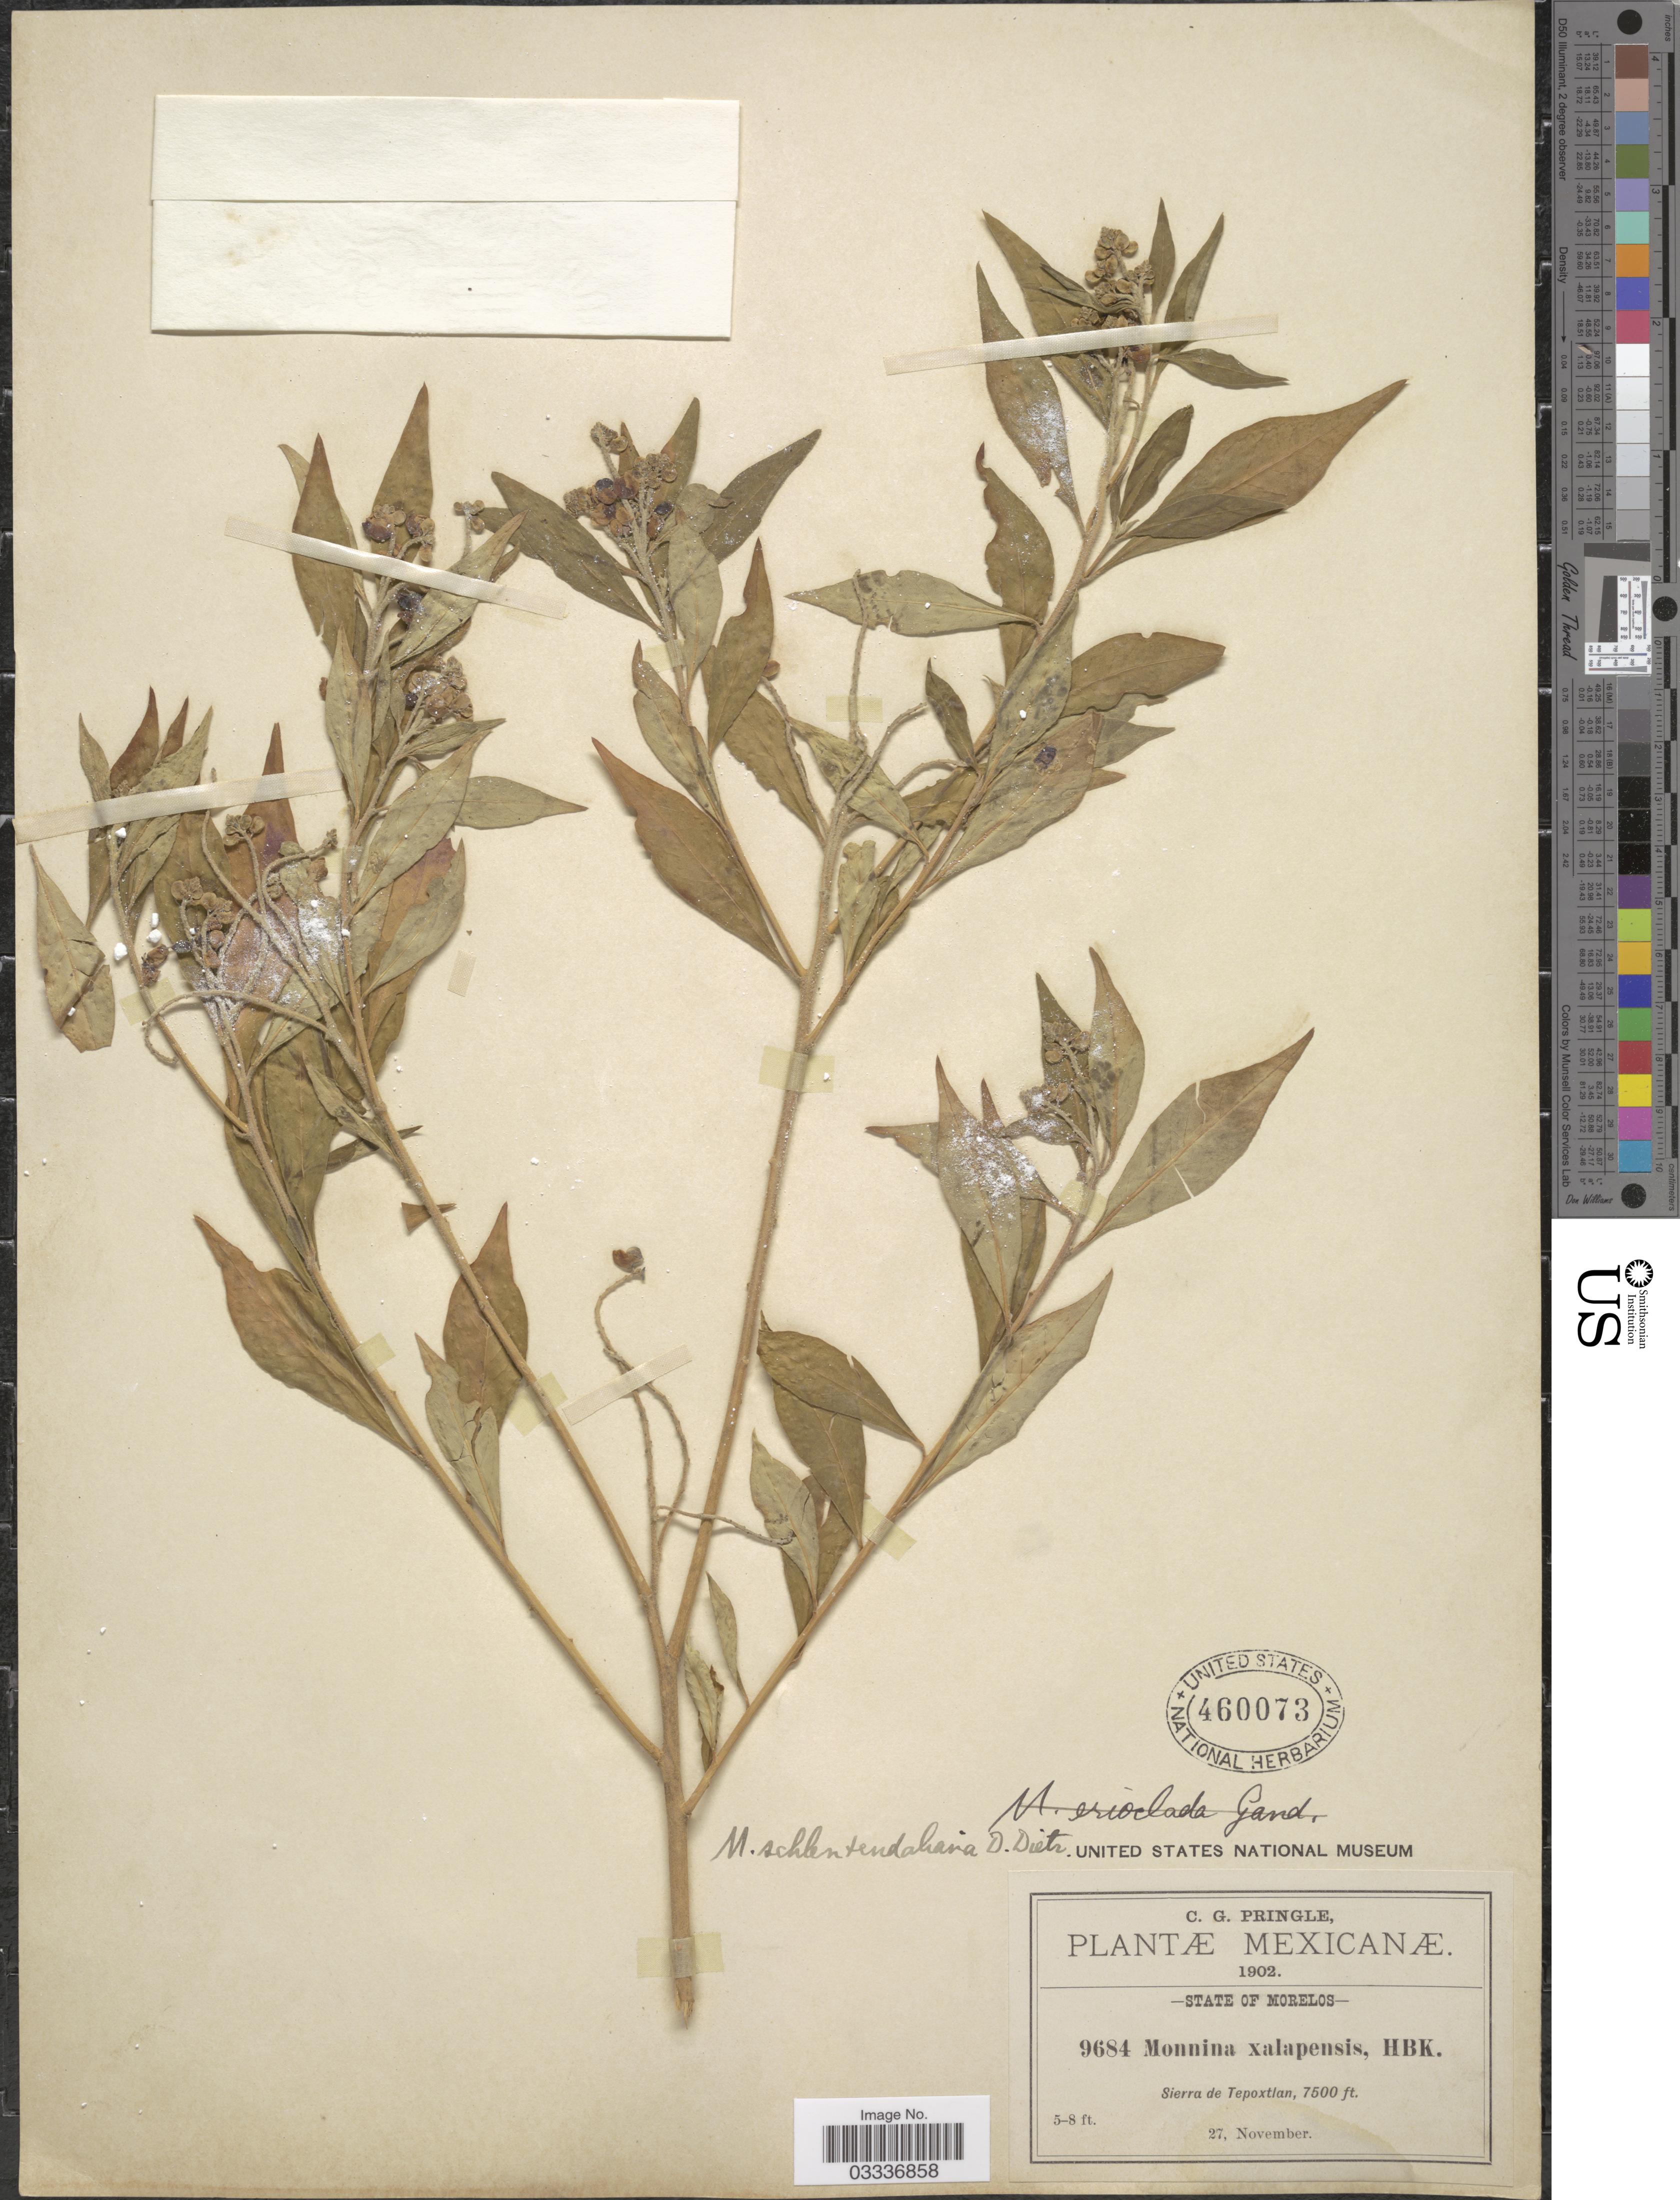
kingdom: Plantae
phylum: Tracheophyta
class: Magnoliopsida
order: Fabales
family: Polygalaceae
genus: Monnina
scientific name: Monnina schlechtendaliana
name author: D. Dietr.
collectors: C. G. Pringle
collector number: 9684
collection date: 1902-11-27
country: Mexico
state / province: Morelos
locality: Sierra de Tepoxtlan.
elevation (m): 2286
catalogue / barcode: US 460073